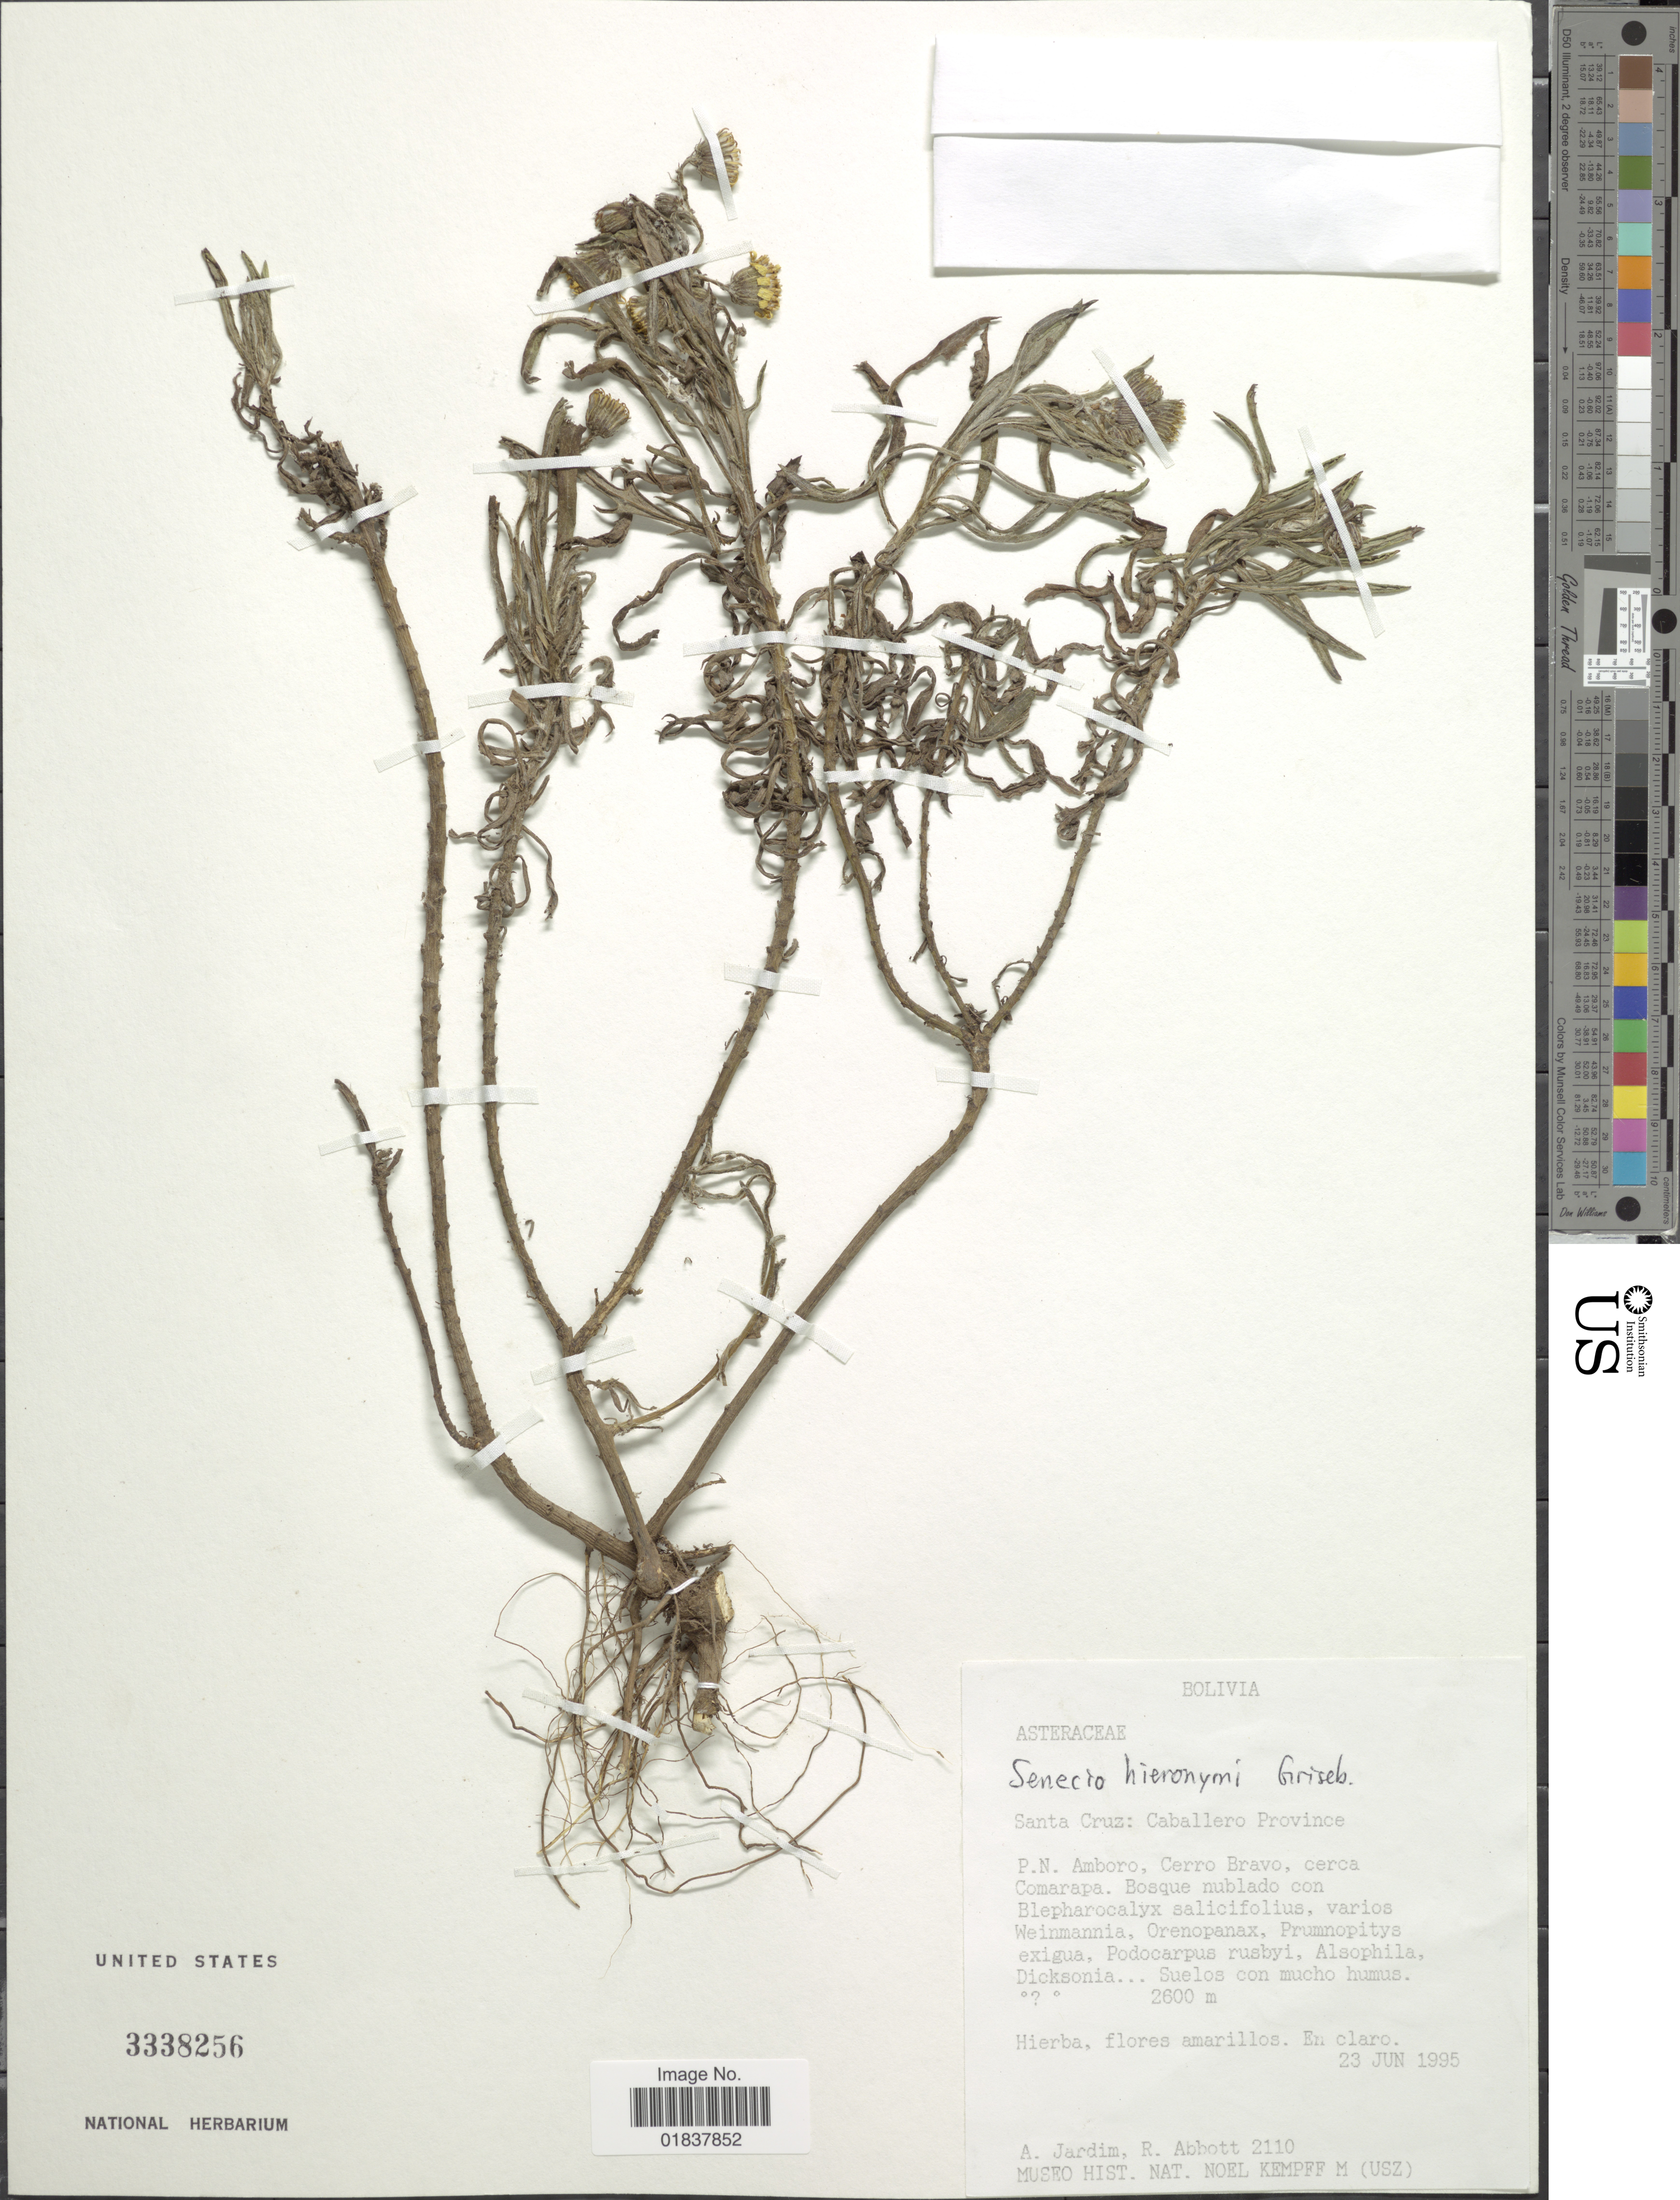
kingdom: Plantae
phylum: Tracheophyta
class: Magnoliopsida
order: Asterales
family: Asteraceae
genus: Senecio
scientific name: Senecio hieronymi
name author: Griseb.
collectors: A. Jardim & J. R. Abbott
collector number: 2110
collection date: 1995-06-23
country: Bolivia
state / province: Santa Cruz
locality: Caballero Province, P. N. Amboro, Cerro Bravo, cerca Comarapa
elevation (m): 2600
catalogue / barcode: US 3338256